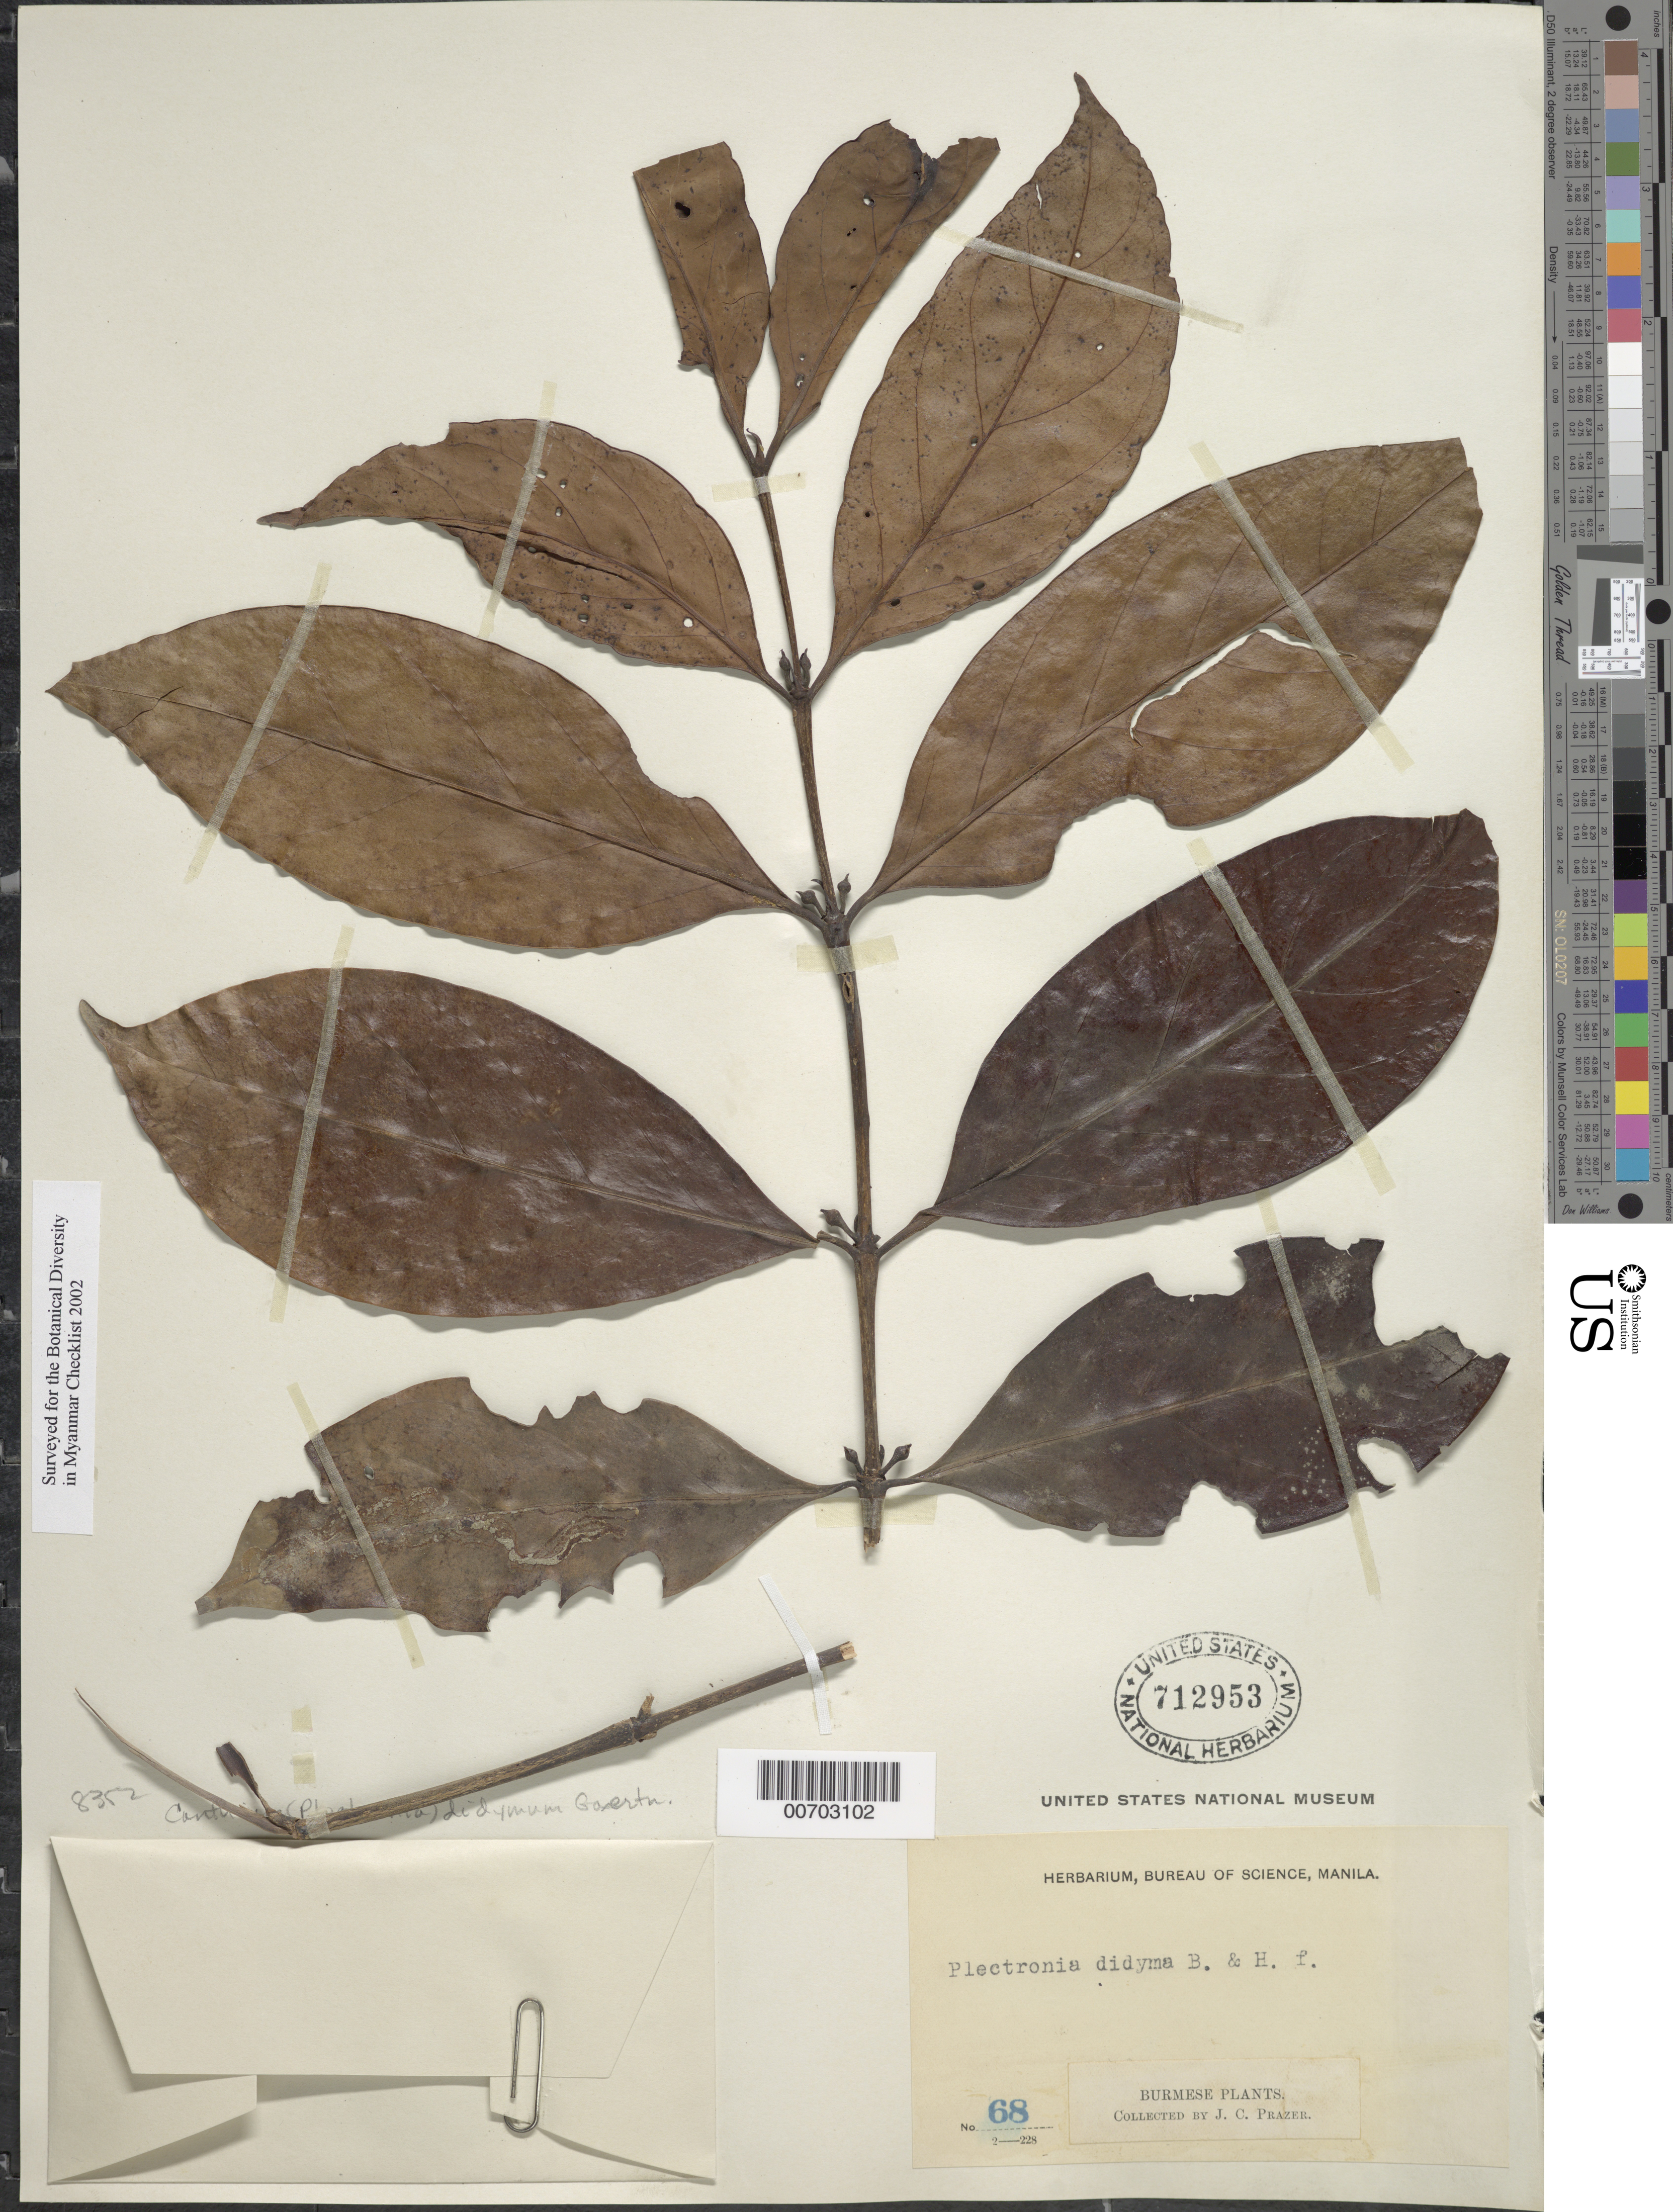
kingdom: Plantae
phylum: Tracheophyta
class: Magnoliopsida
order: Gentianales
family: Rubiaceae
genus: Canthium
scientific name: Canthium didymum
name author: C.F. Gaertn.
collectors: J. Prazer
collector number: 68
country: Myanmar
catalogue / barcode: US 712953